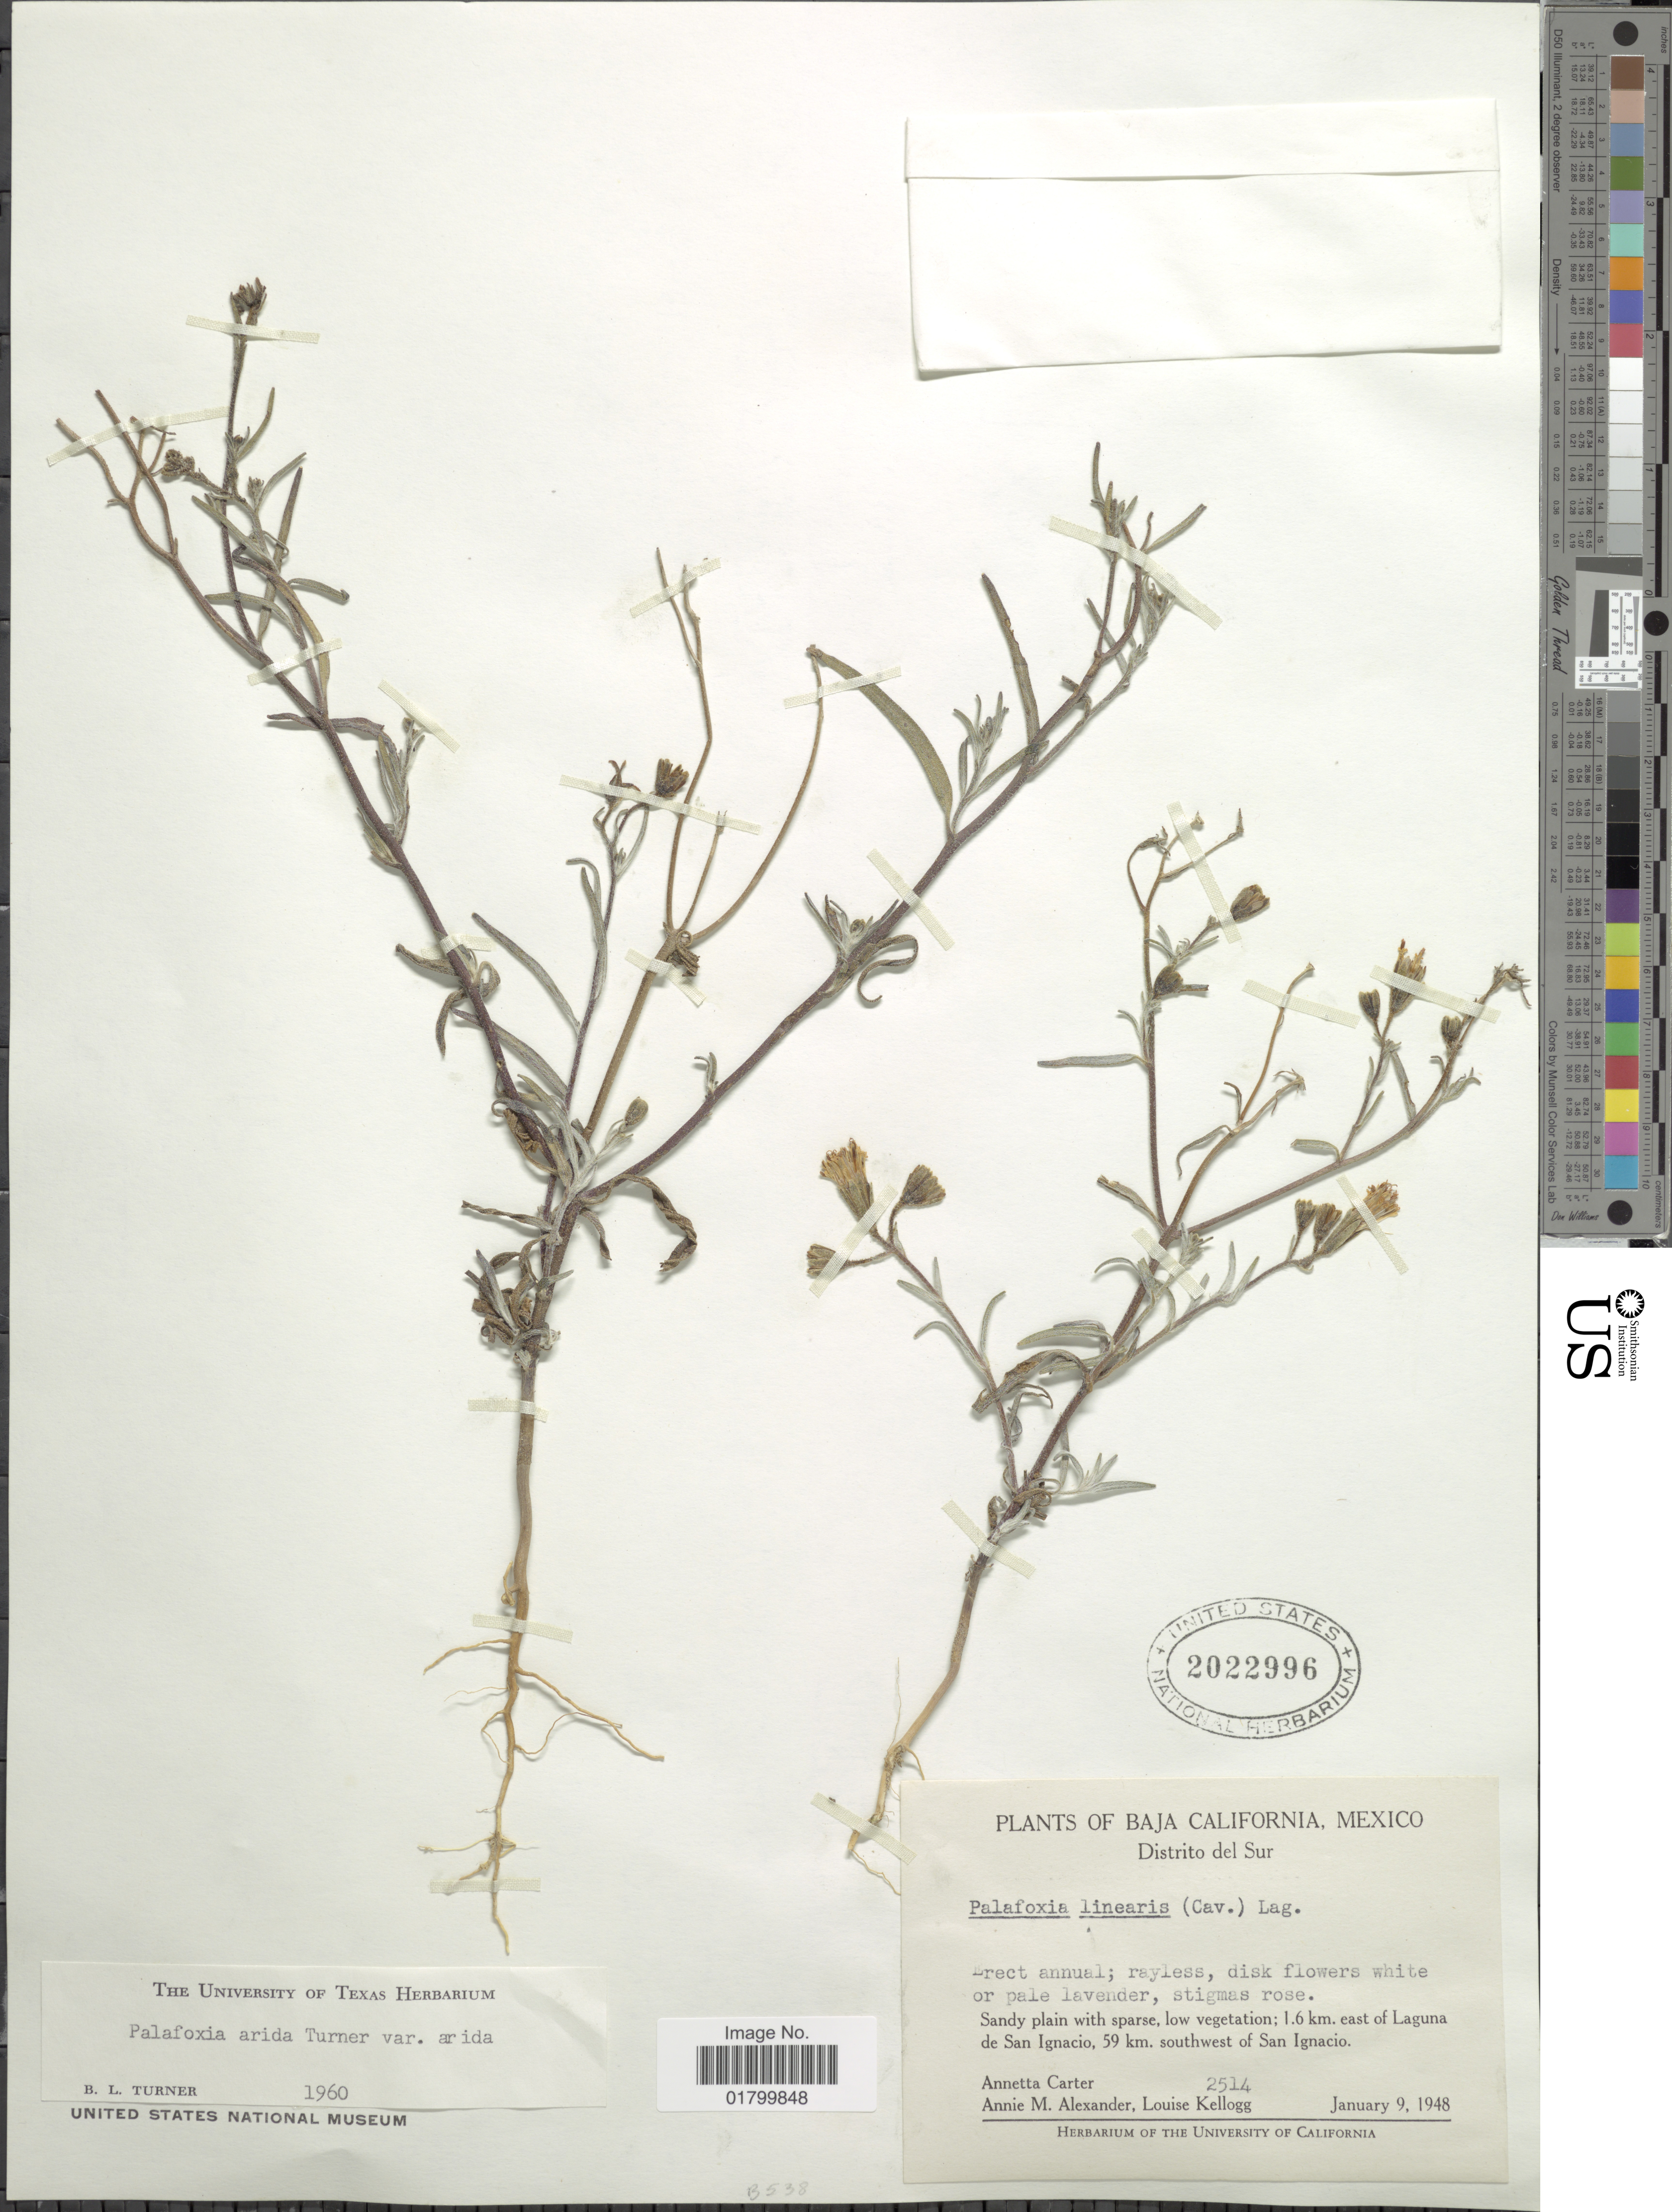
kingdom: Plantae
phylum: Tracheophyta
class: Magnoliopsida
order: Asterales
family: Asteraceae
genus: Palafoxia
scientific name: Palafoxia arida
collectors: A. Carter, A. M. Alexander & L. Kellogg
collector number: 2514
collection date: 1948-01-09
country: Mexico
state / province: Baja California Sur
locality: Baja California, Mexico, Distrito del Sur, 1.6 km. east of Laguna de San Ignacio, 59 km. southwest of San Ignacio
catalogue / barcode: US 2022996